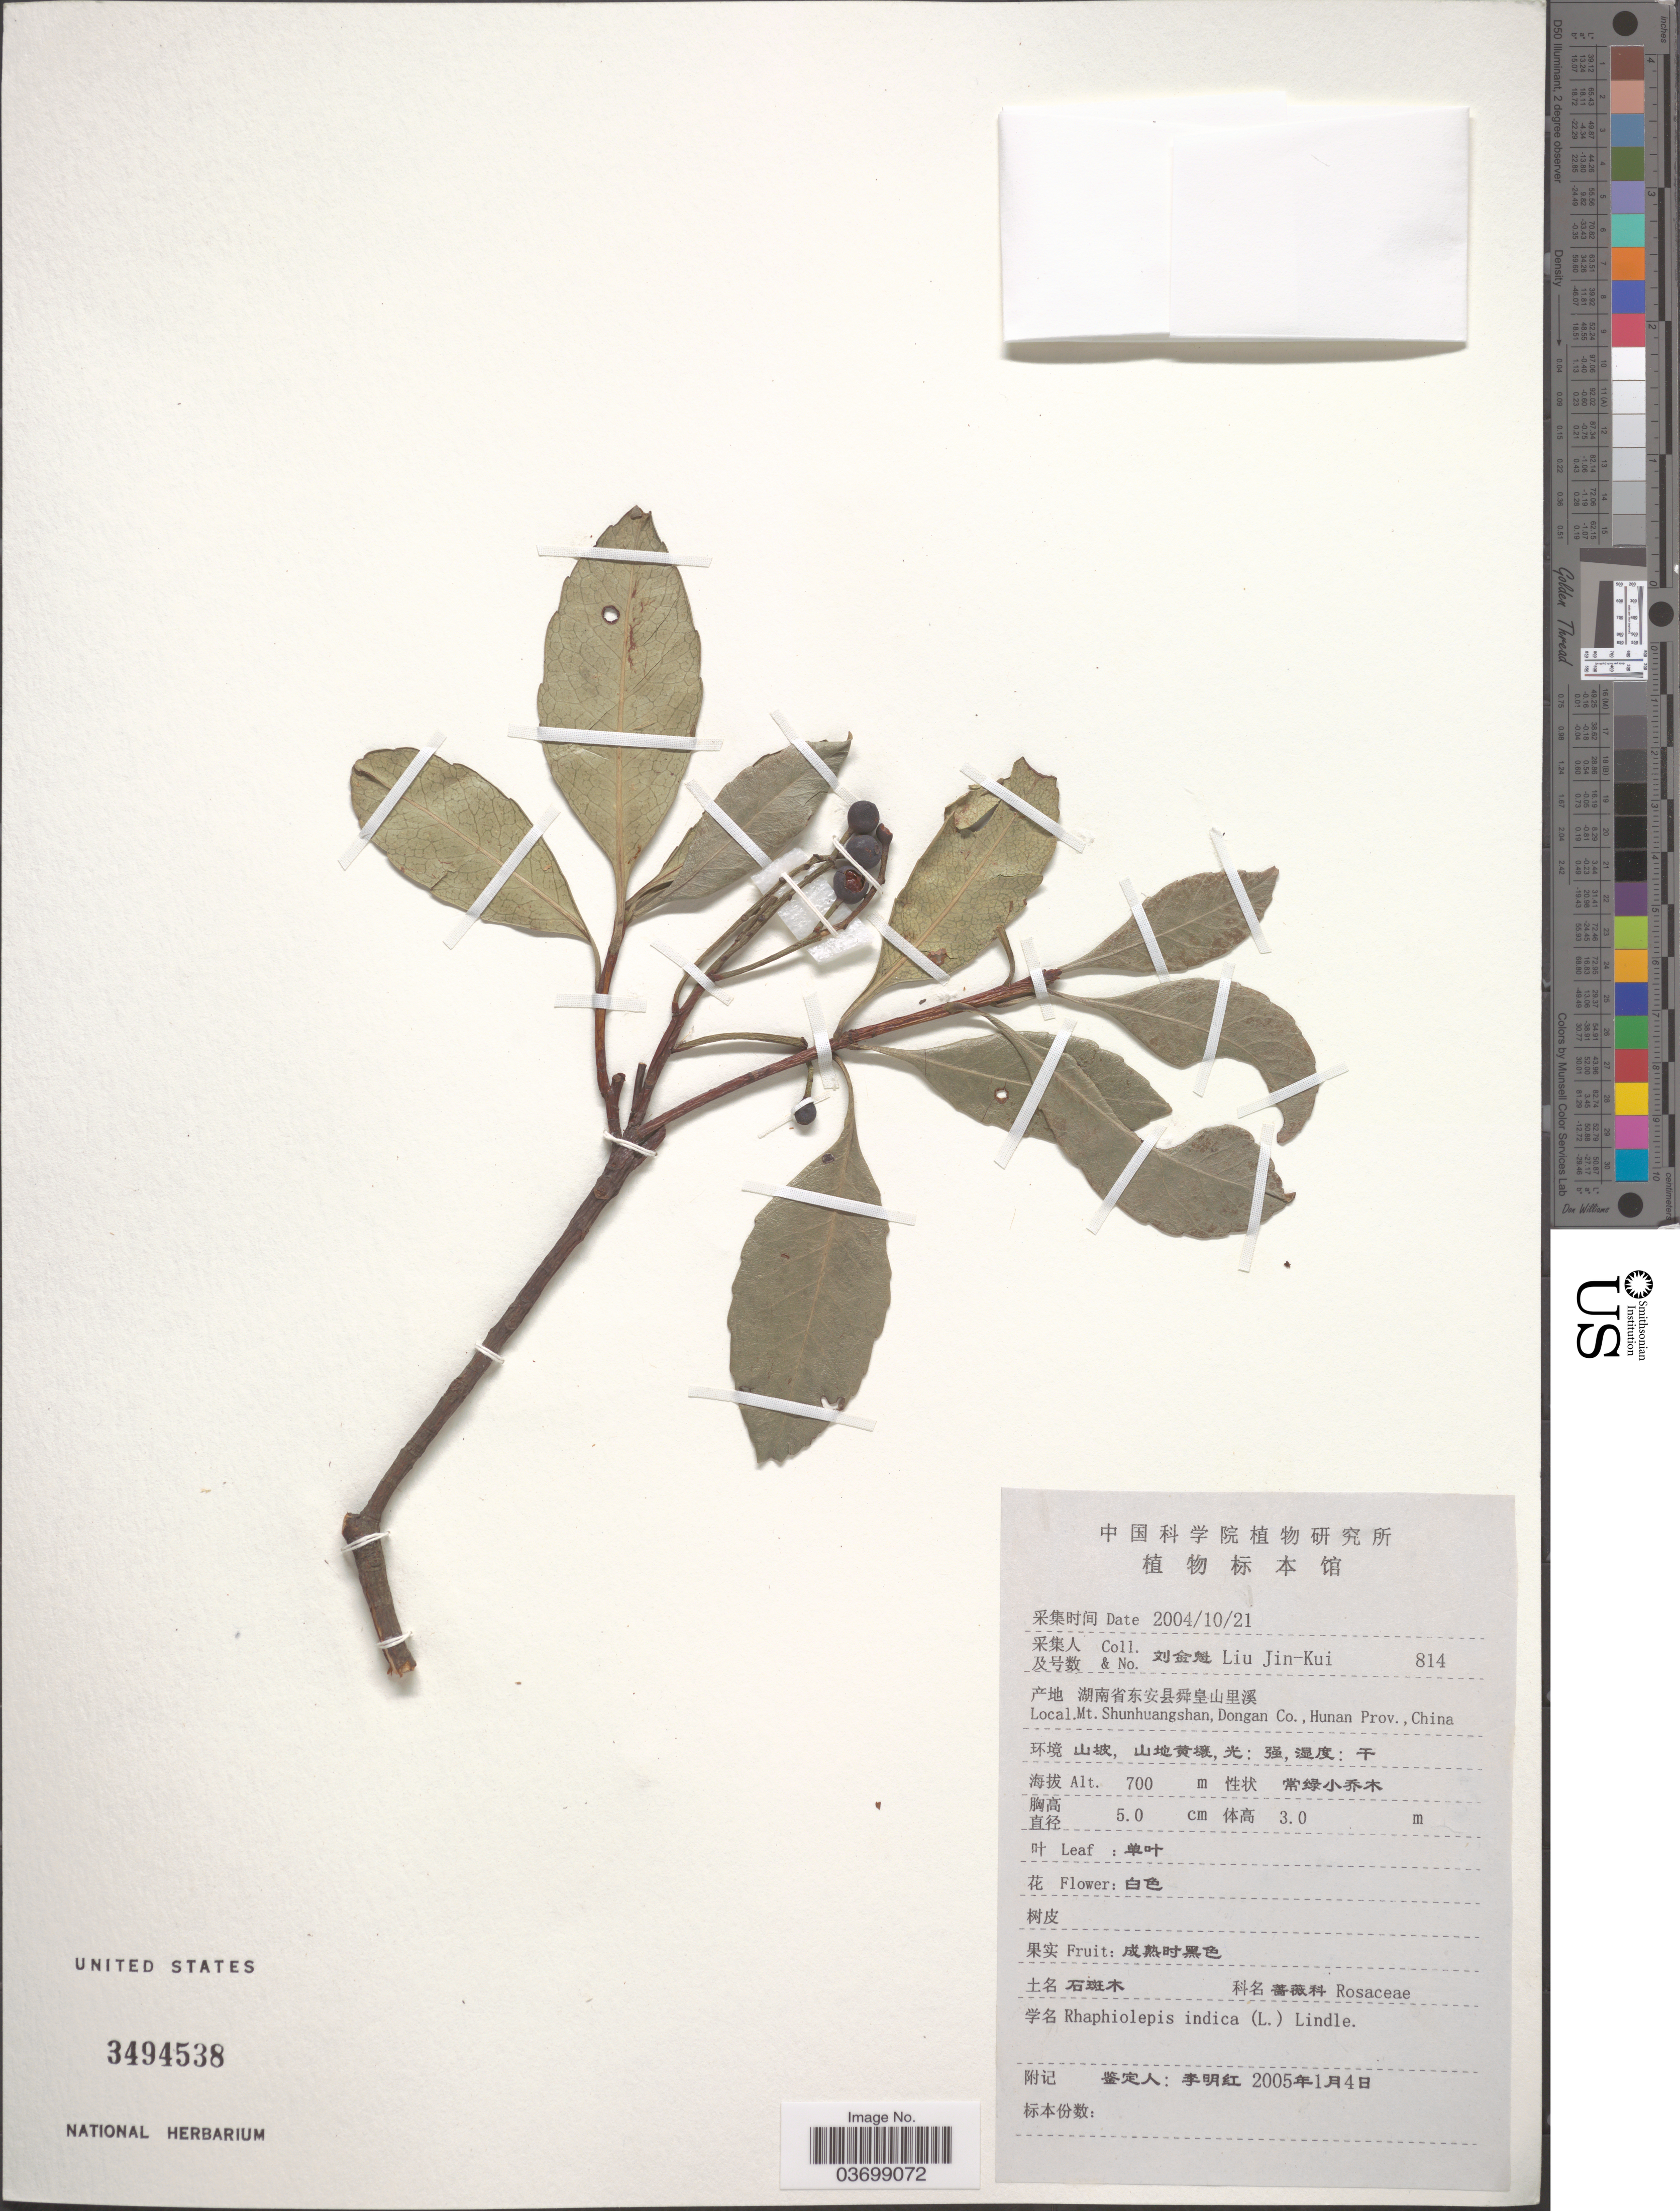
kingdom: Plantae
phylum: Tracheophyta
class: Magnoliopsida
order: Rosales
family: Rosaceae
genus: Rhaphiolepis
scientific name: Rhaphiolepis indica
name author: (L.) Lindl.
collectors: Liu Jin-Kui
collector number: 814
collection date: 2004-10-21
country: China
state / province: Hunan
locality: Mt. Shunhuangshan, Dongan Co.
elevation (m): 700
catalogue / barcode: US 3494538